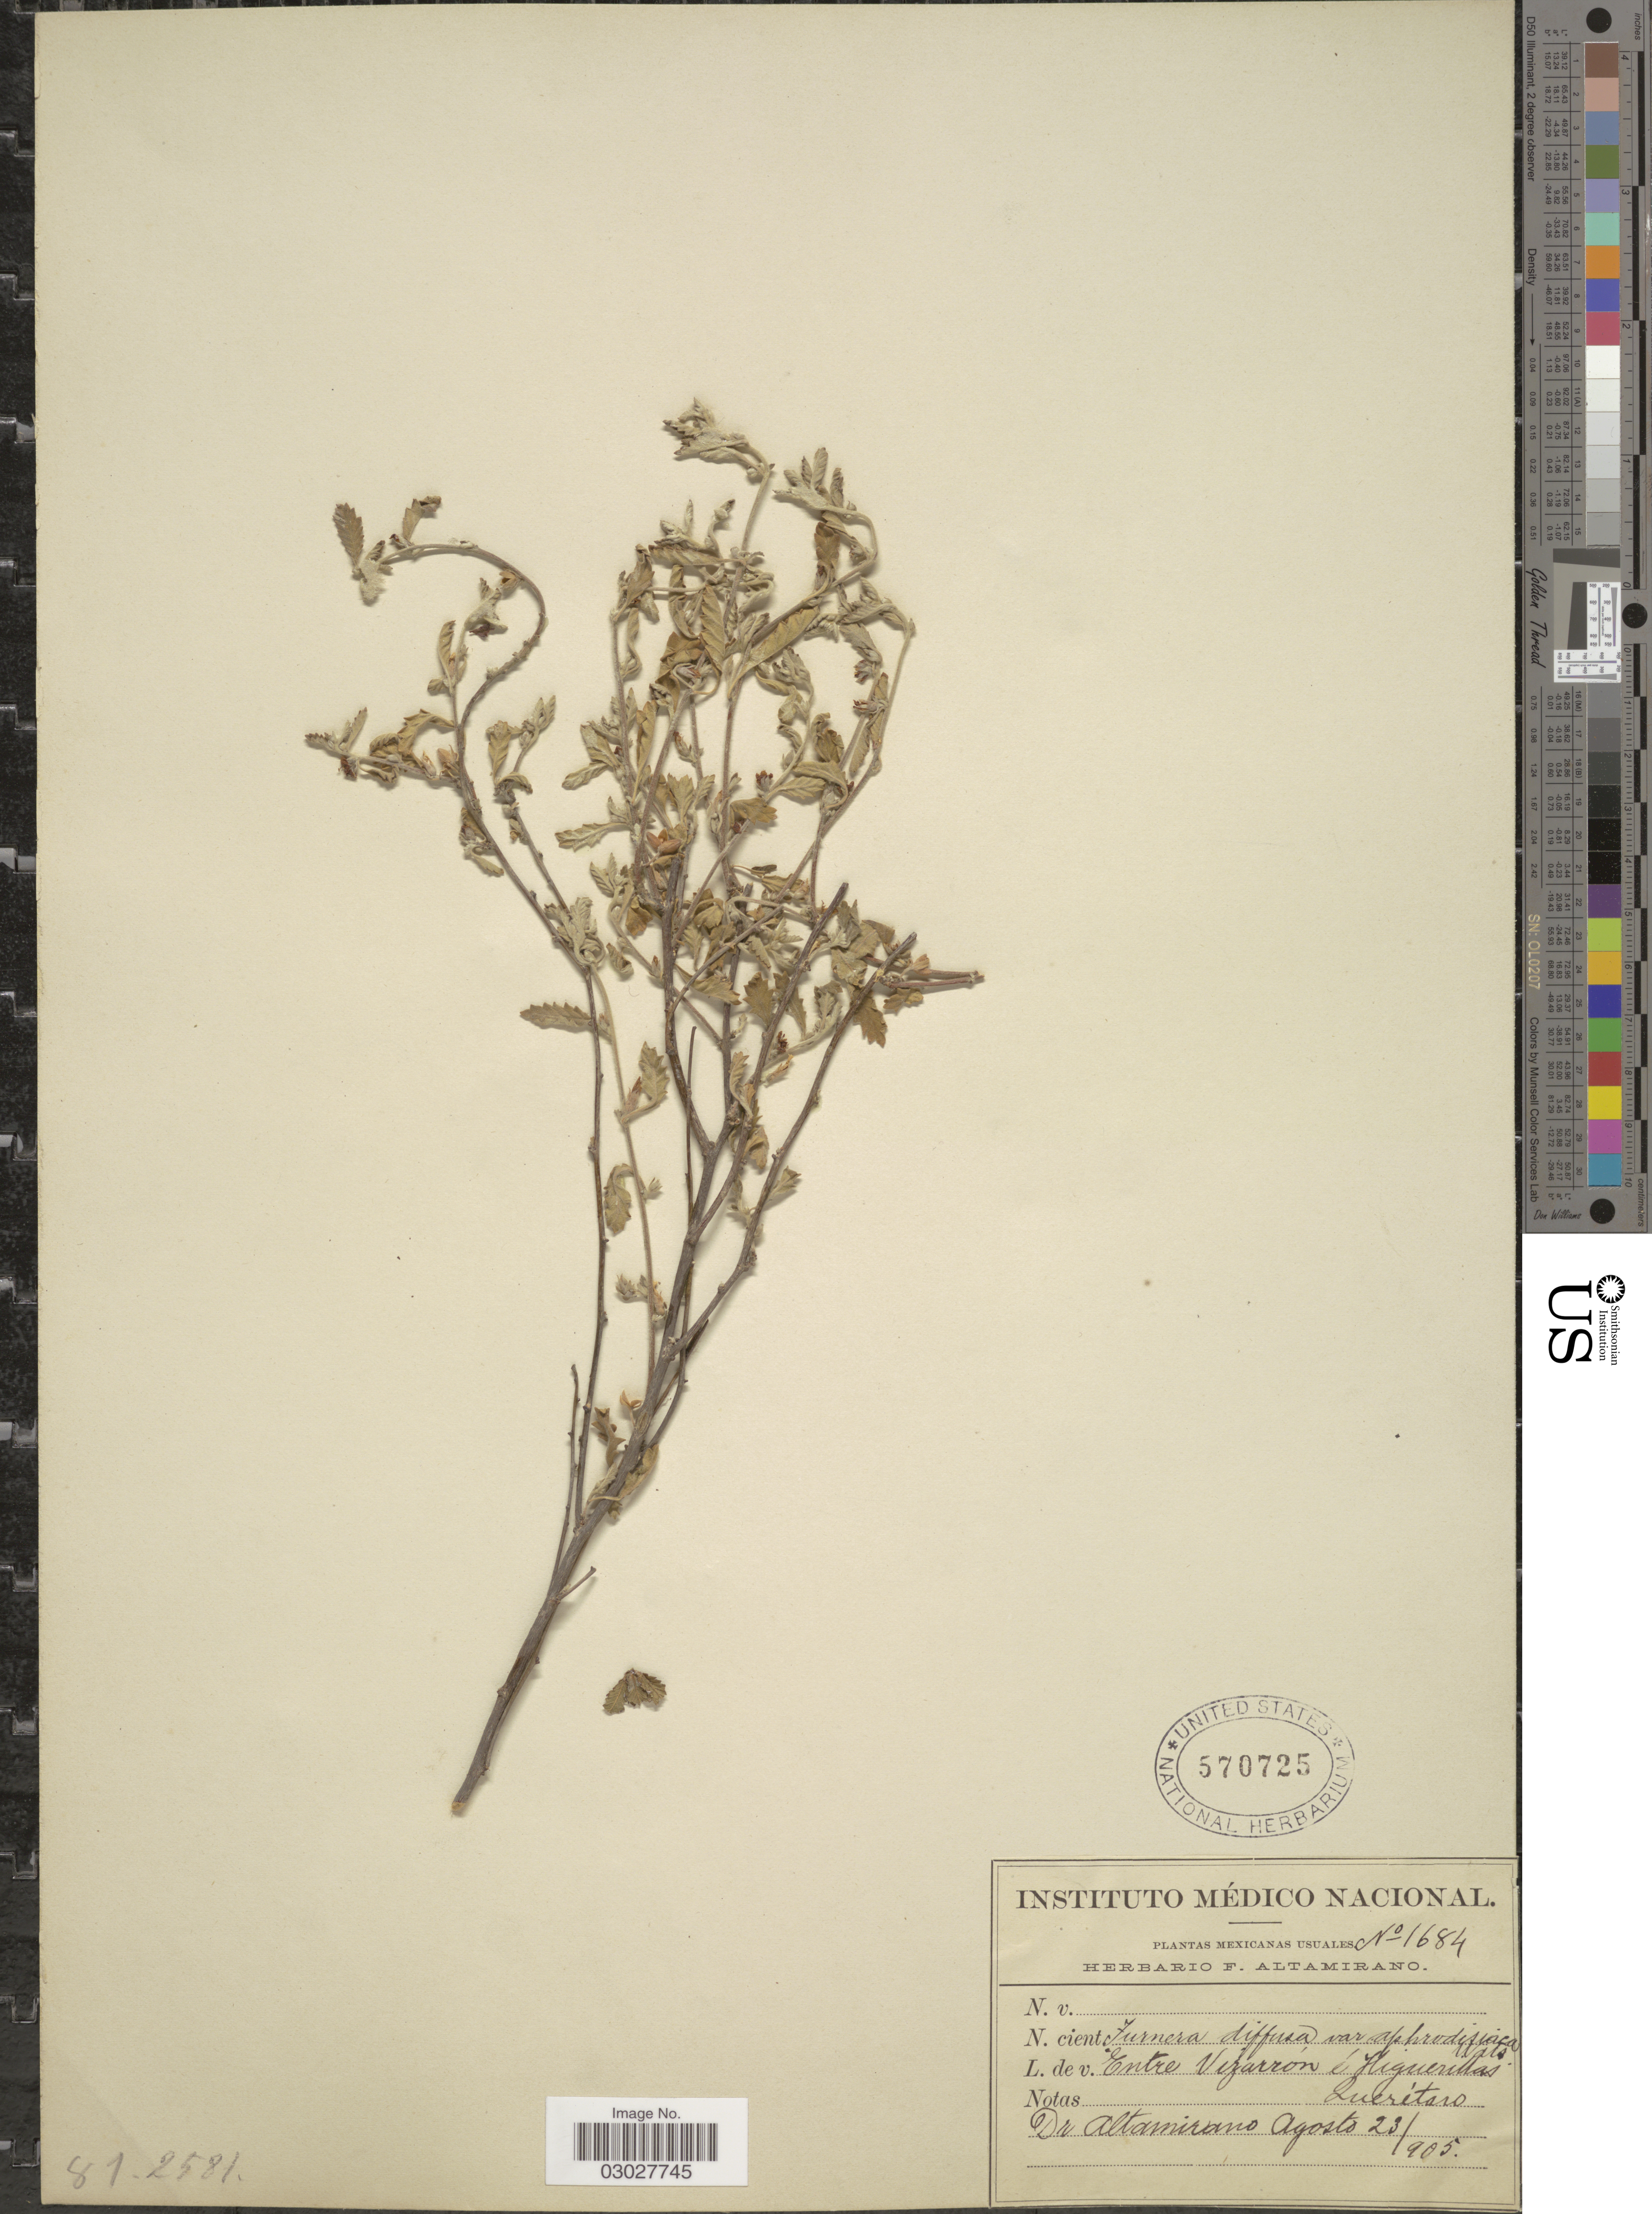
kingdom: Plantae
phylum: Tracheophyta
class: Magnoliopsida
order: Malpighiales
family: Turneraceae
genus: Turnera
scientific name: Turnera diffusa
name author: Willd. ex Schult.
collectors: F. Altamirano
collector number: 1684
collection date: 1905-08-23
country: Mexico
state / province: Querétaro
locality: Entre Vizarrón é Higuerillas.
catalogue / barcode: US 570725